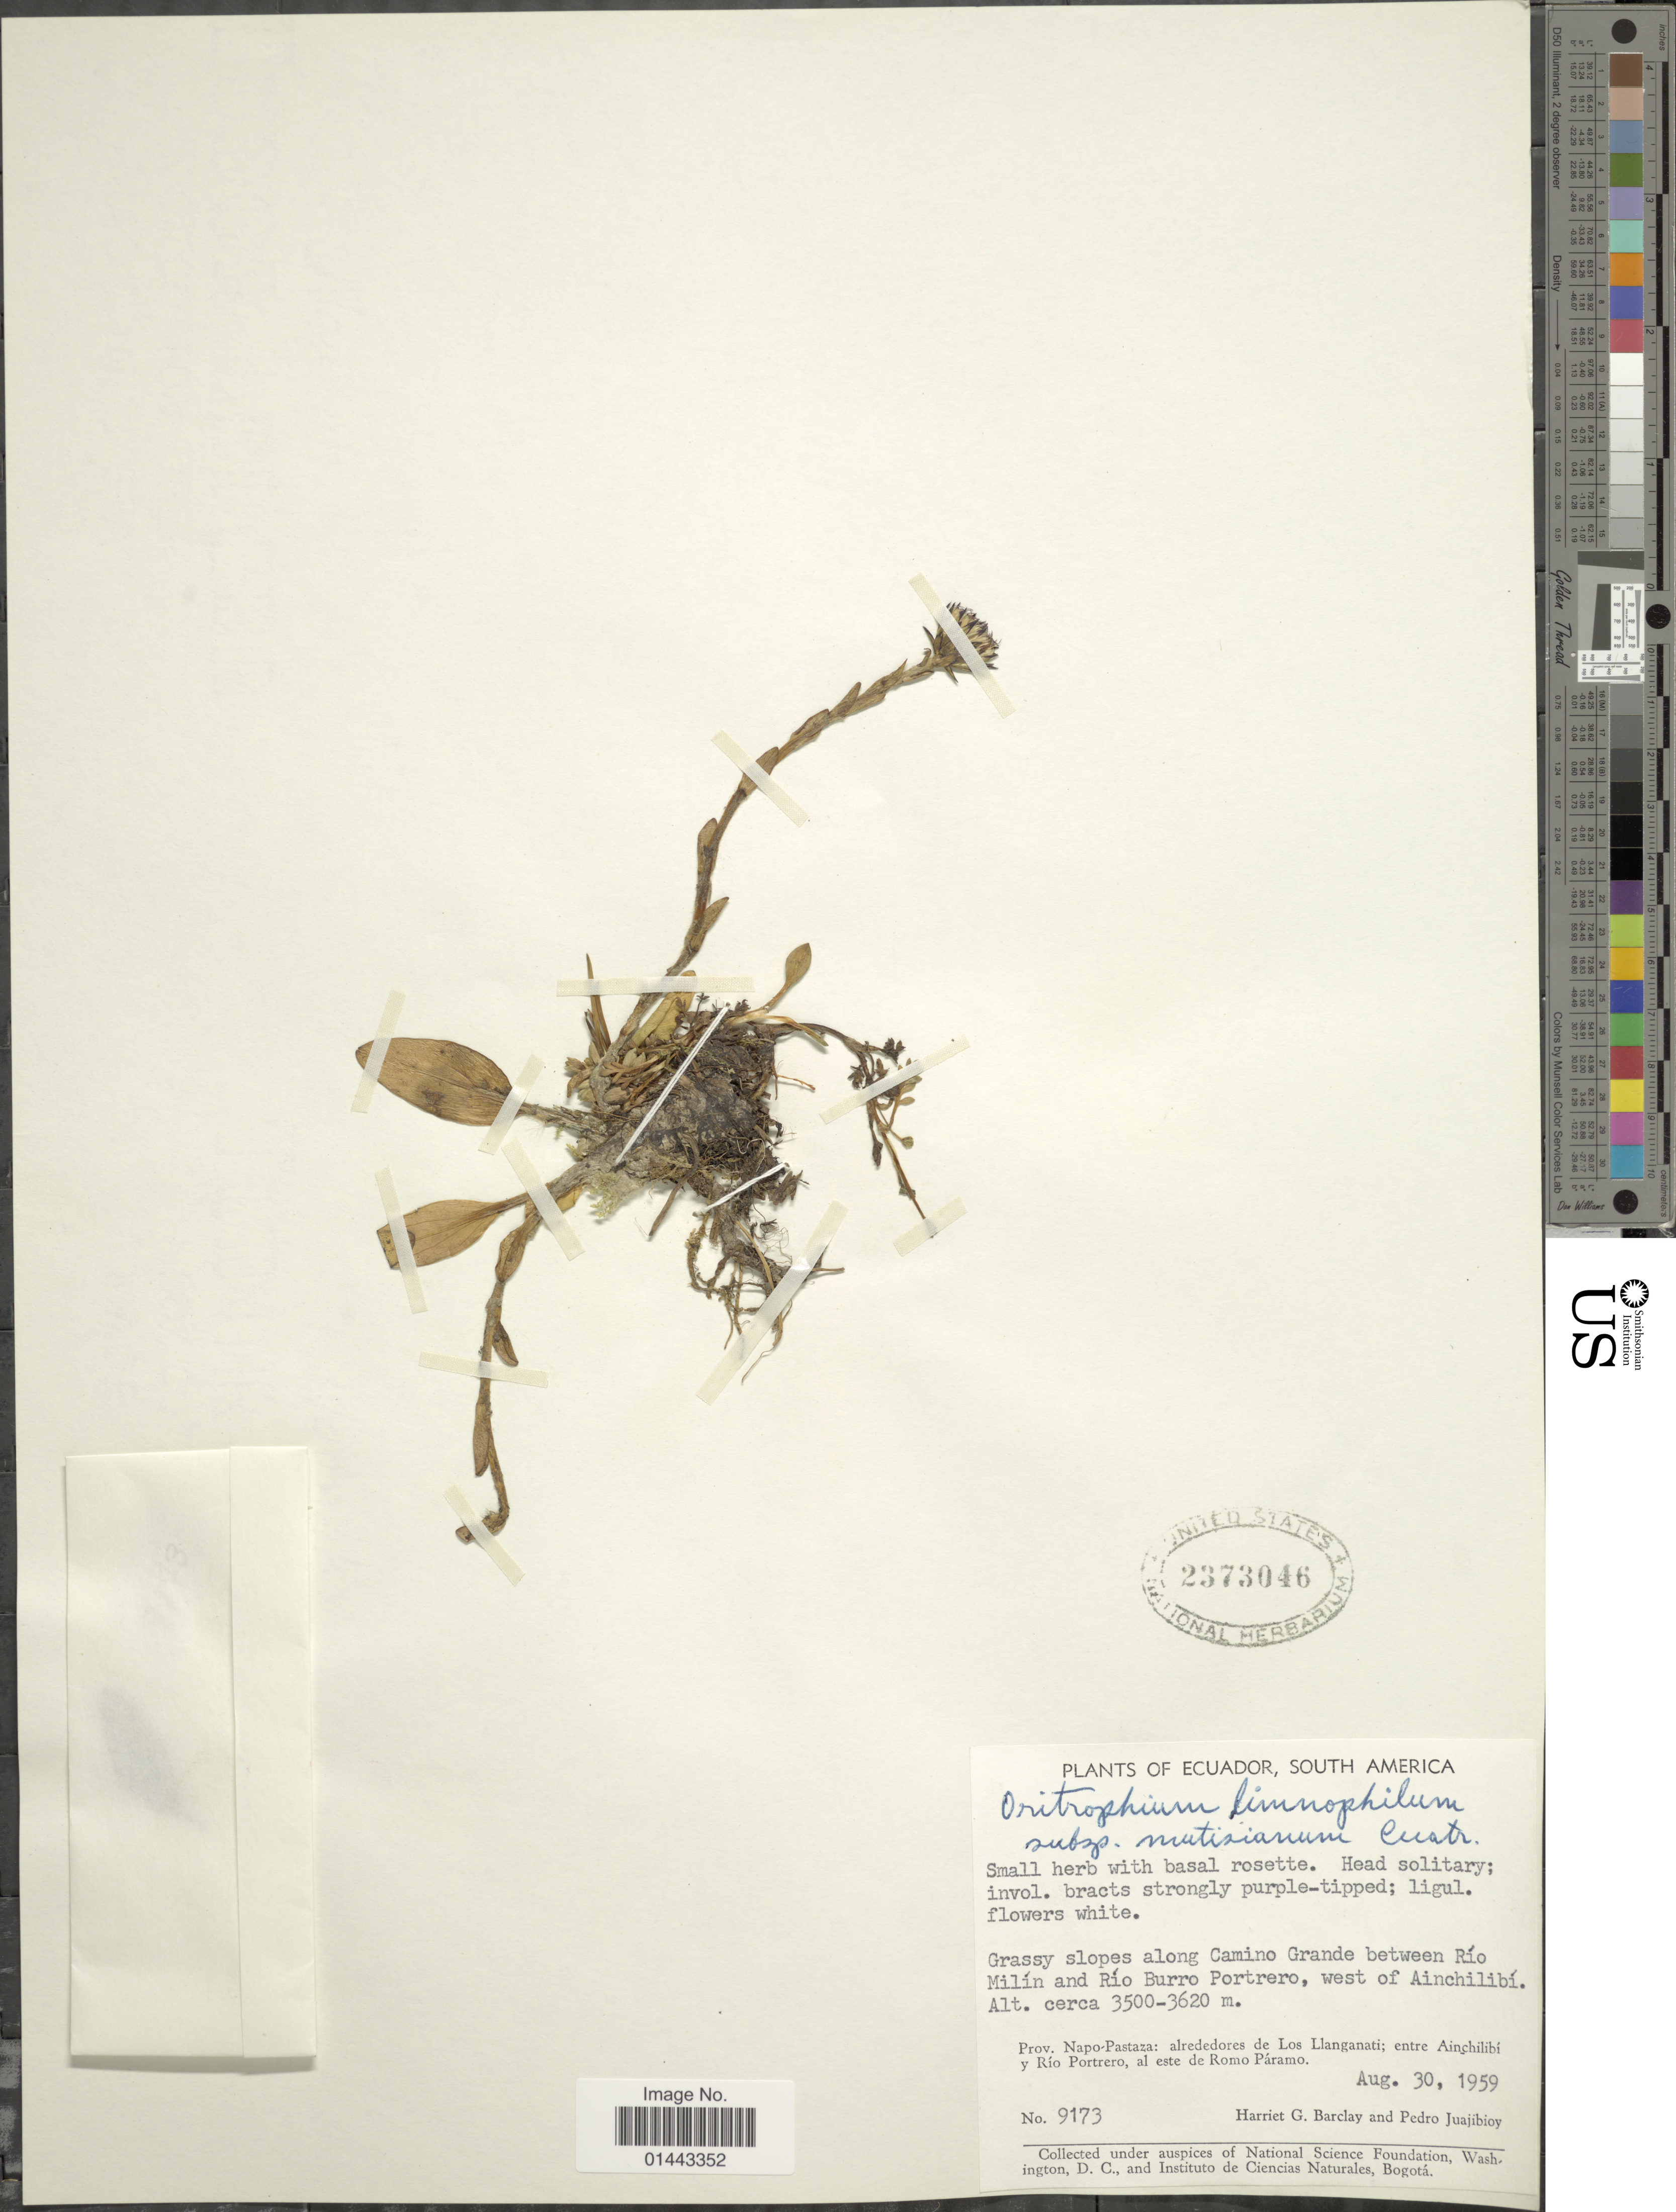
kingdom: Plantae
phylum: Tracheophyta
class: Magnoliopsida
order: Asterales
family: Asteraceae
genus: Oritrophium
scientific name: Oritrophium limnophilum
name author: (Sch. Bip.) Cuatrec.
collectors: H. G. Barclay & P. Juajibioy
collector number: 9173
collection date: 1959-08-30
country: Ecuador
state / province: Napo / Pastaza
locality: Prov. Napo-Pastaza: alredores de La Cordillera de Los Llanganati; entre Ainchilibi y Rio Portrero, al este de Romo Paramo, grassy slopes along Camino between Rio Milin and Rio Burro Portrero, west of Ainchinilibi.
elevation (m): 3500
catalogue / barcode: US 2373046